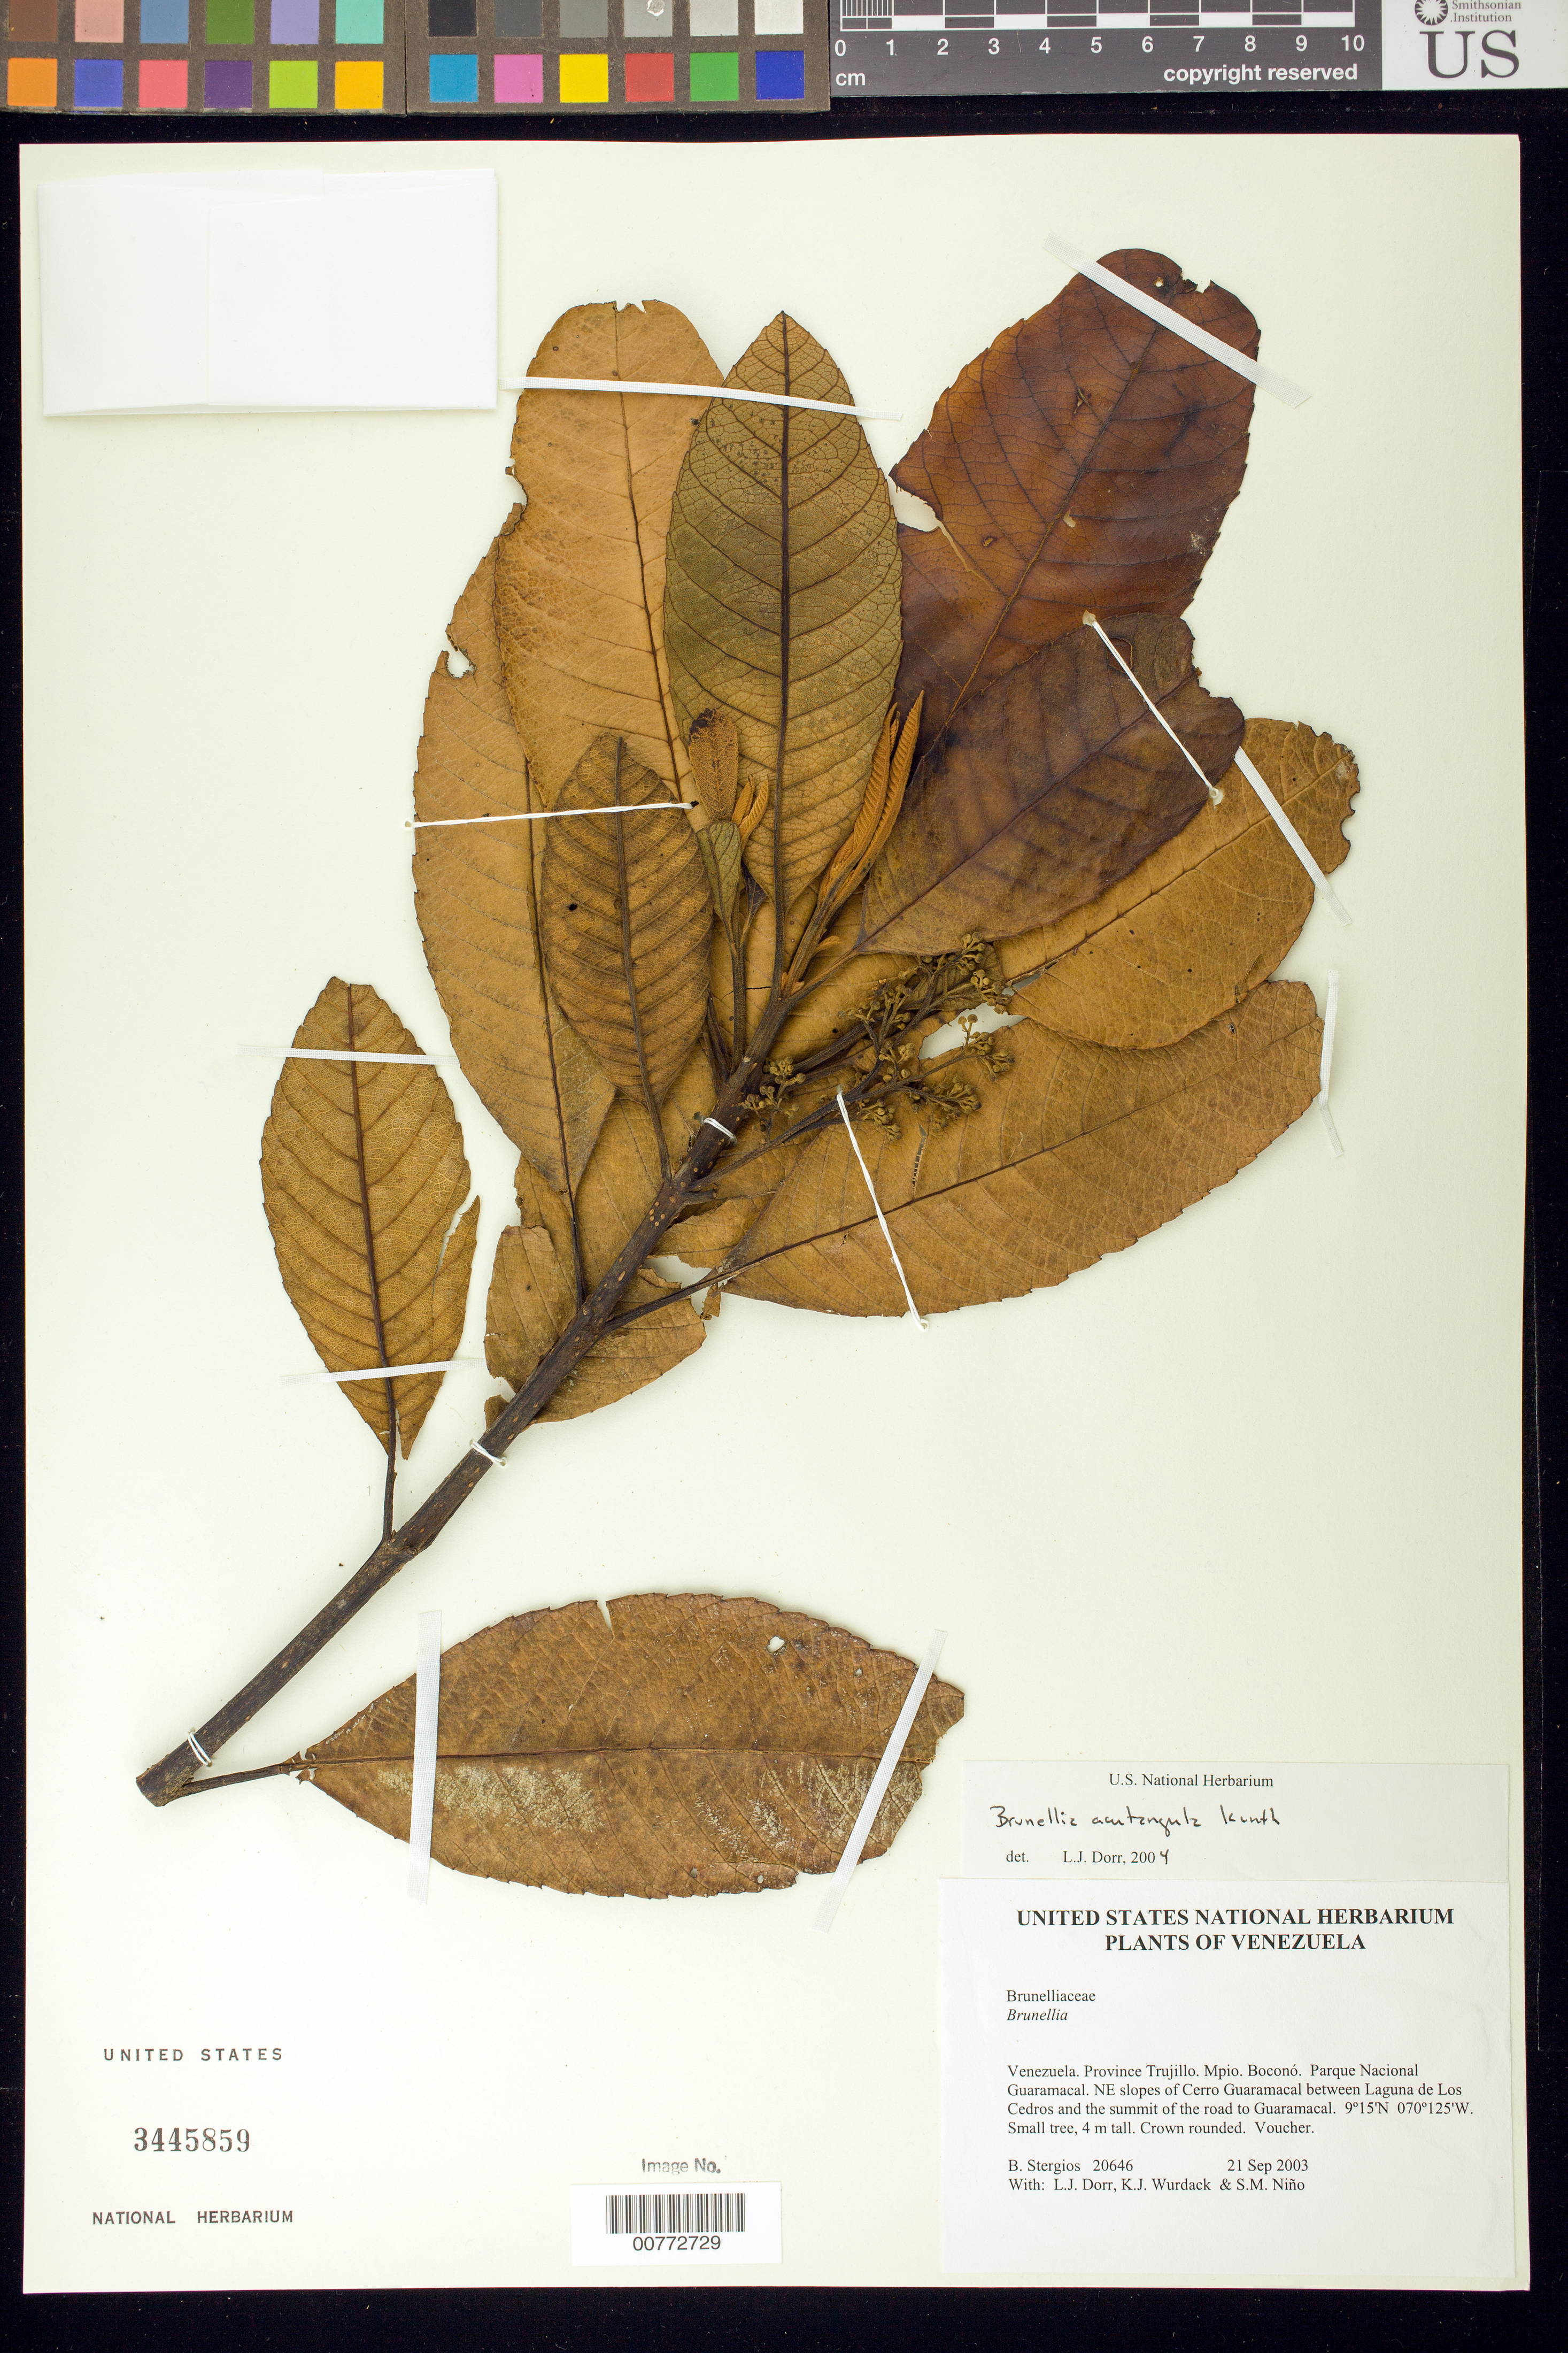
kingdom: Plantae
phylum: Tracheophyta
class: Magnoliopsida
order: Oxalidales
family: Brunelliaceae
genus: Brunellia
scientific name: Brunellia acutangula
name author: Humb. & Bonpl.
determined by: Dorr, L. J., (BOT), Smithsonian Institution - National Museum of Natural History (UNITED STATES)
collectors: B. G. Stergios, L. J. Dorr, K. Wurdack & S. M. Niño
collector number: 20646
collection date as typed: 21 Sep 2003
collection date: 2003-09-21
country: Venezuela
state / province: Trujillo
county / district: Boconó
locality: Parque Nacional Guaramacal. NE slopes of Cerro Guaramacal between Laguna de Los Cedros and the summit of the road to Guaramacal.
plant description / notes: PORT, US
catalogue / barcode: US 3445859